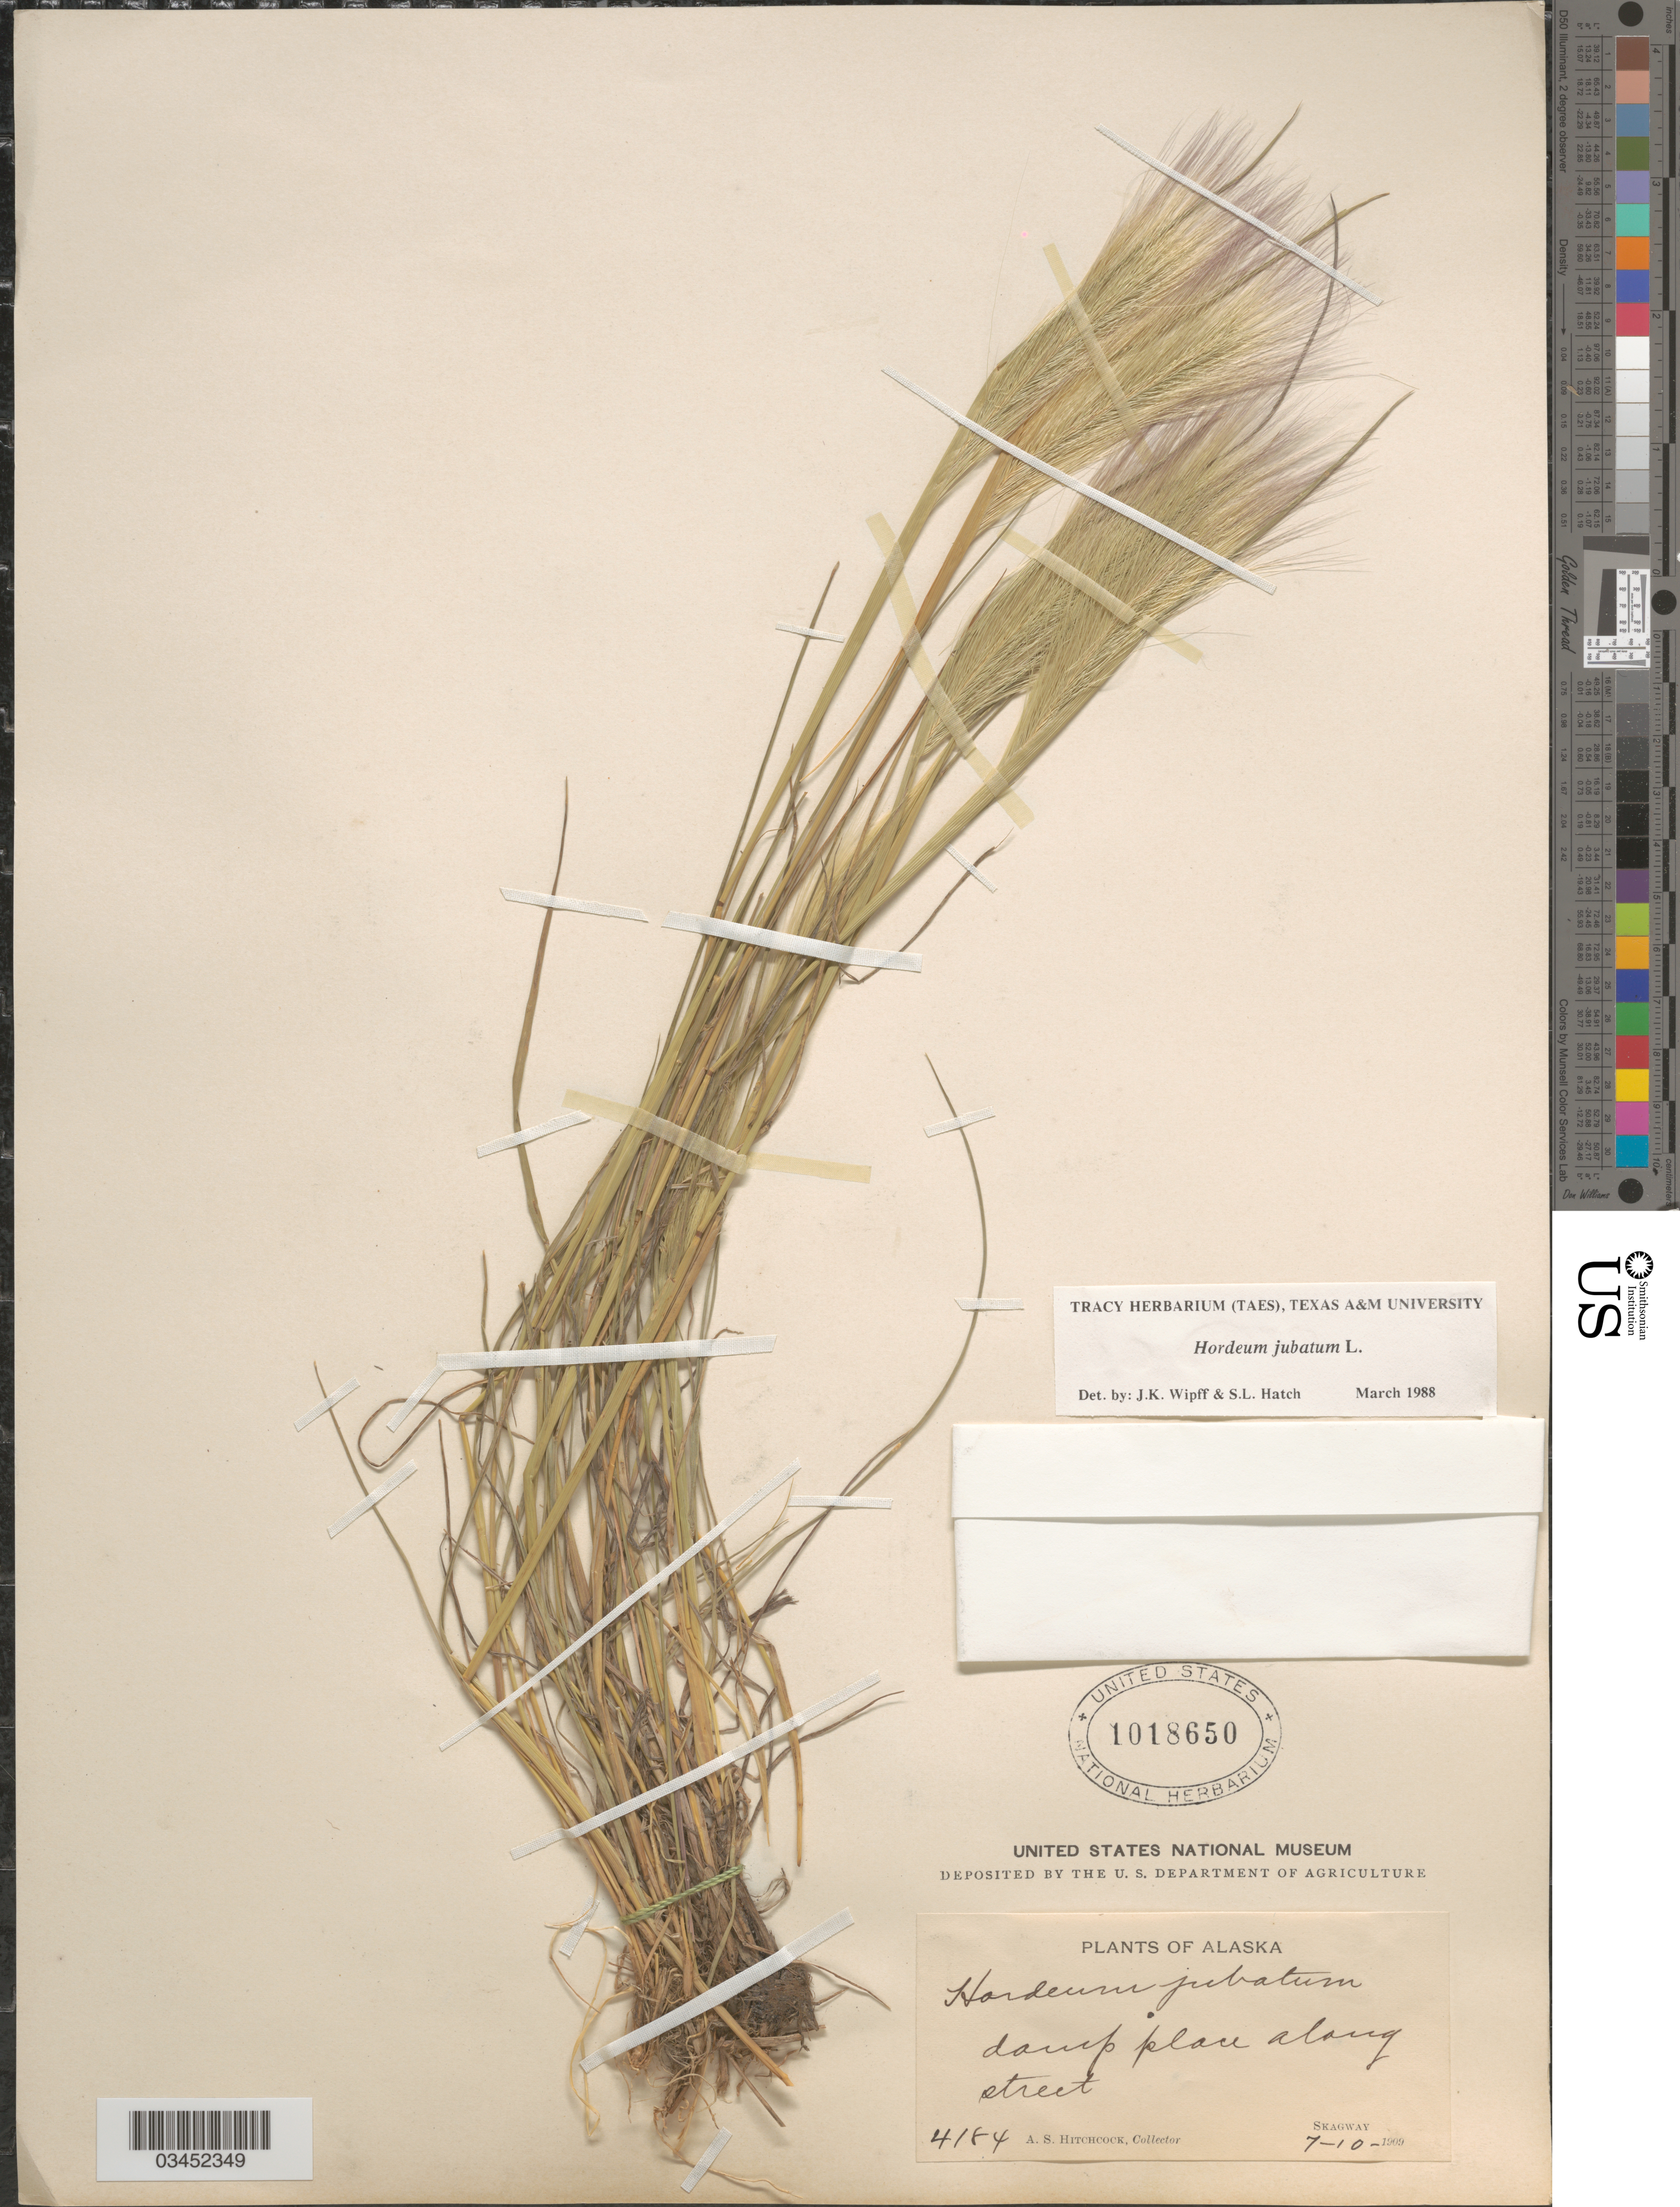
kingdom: Plantae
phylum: Tracheophyta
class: Liliopsida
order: Poales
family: Poaceae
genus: Hordeum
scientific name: Hordeum jubatum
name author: L.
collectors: A. S. Hitchcock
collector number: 4184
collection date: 1909-07-10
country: United States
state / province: Alaska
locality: Damp place along street. Skagway.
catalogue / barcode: US 1018650